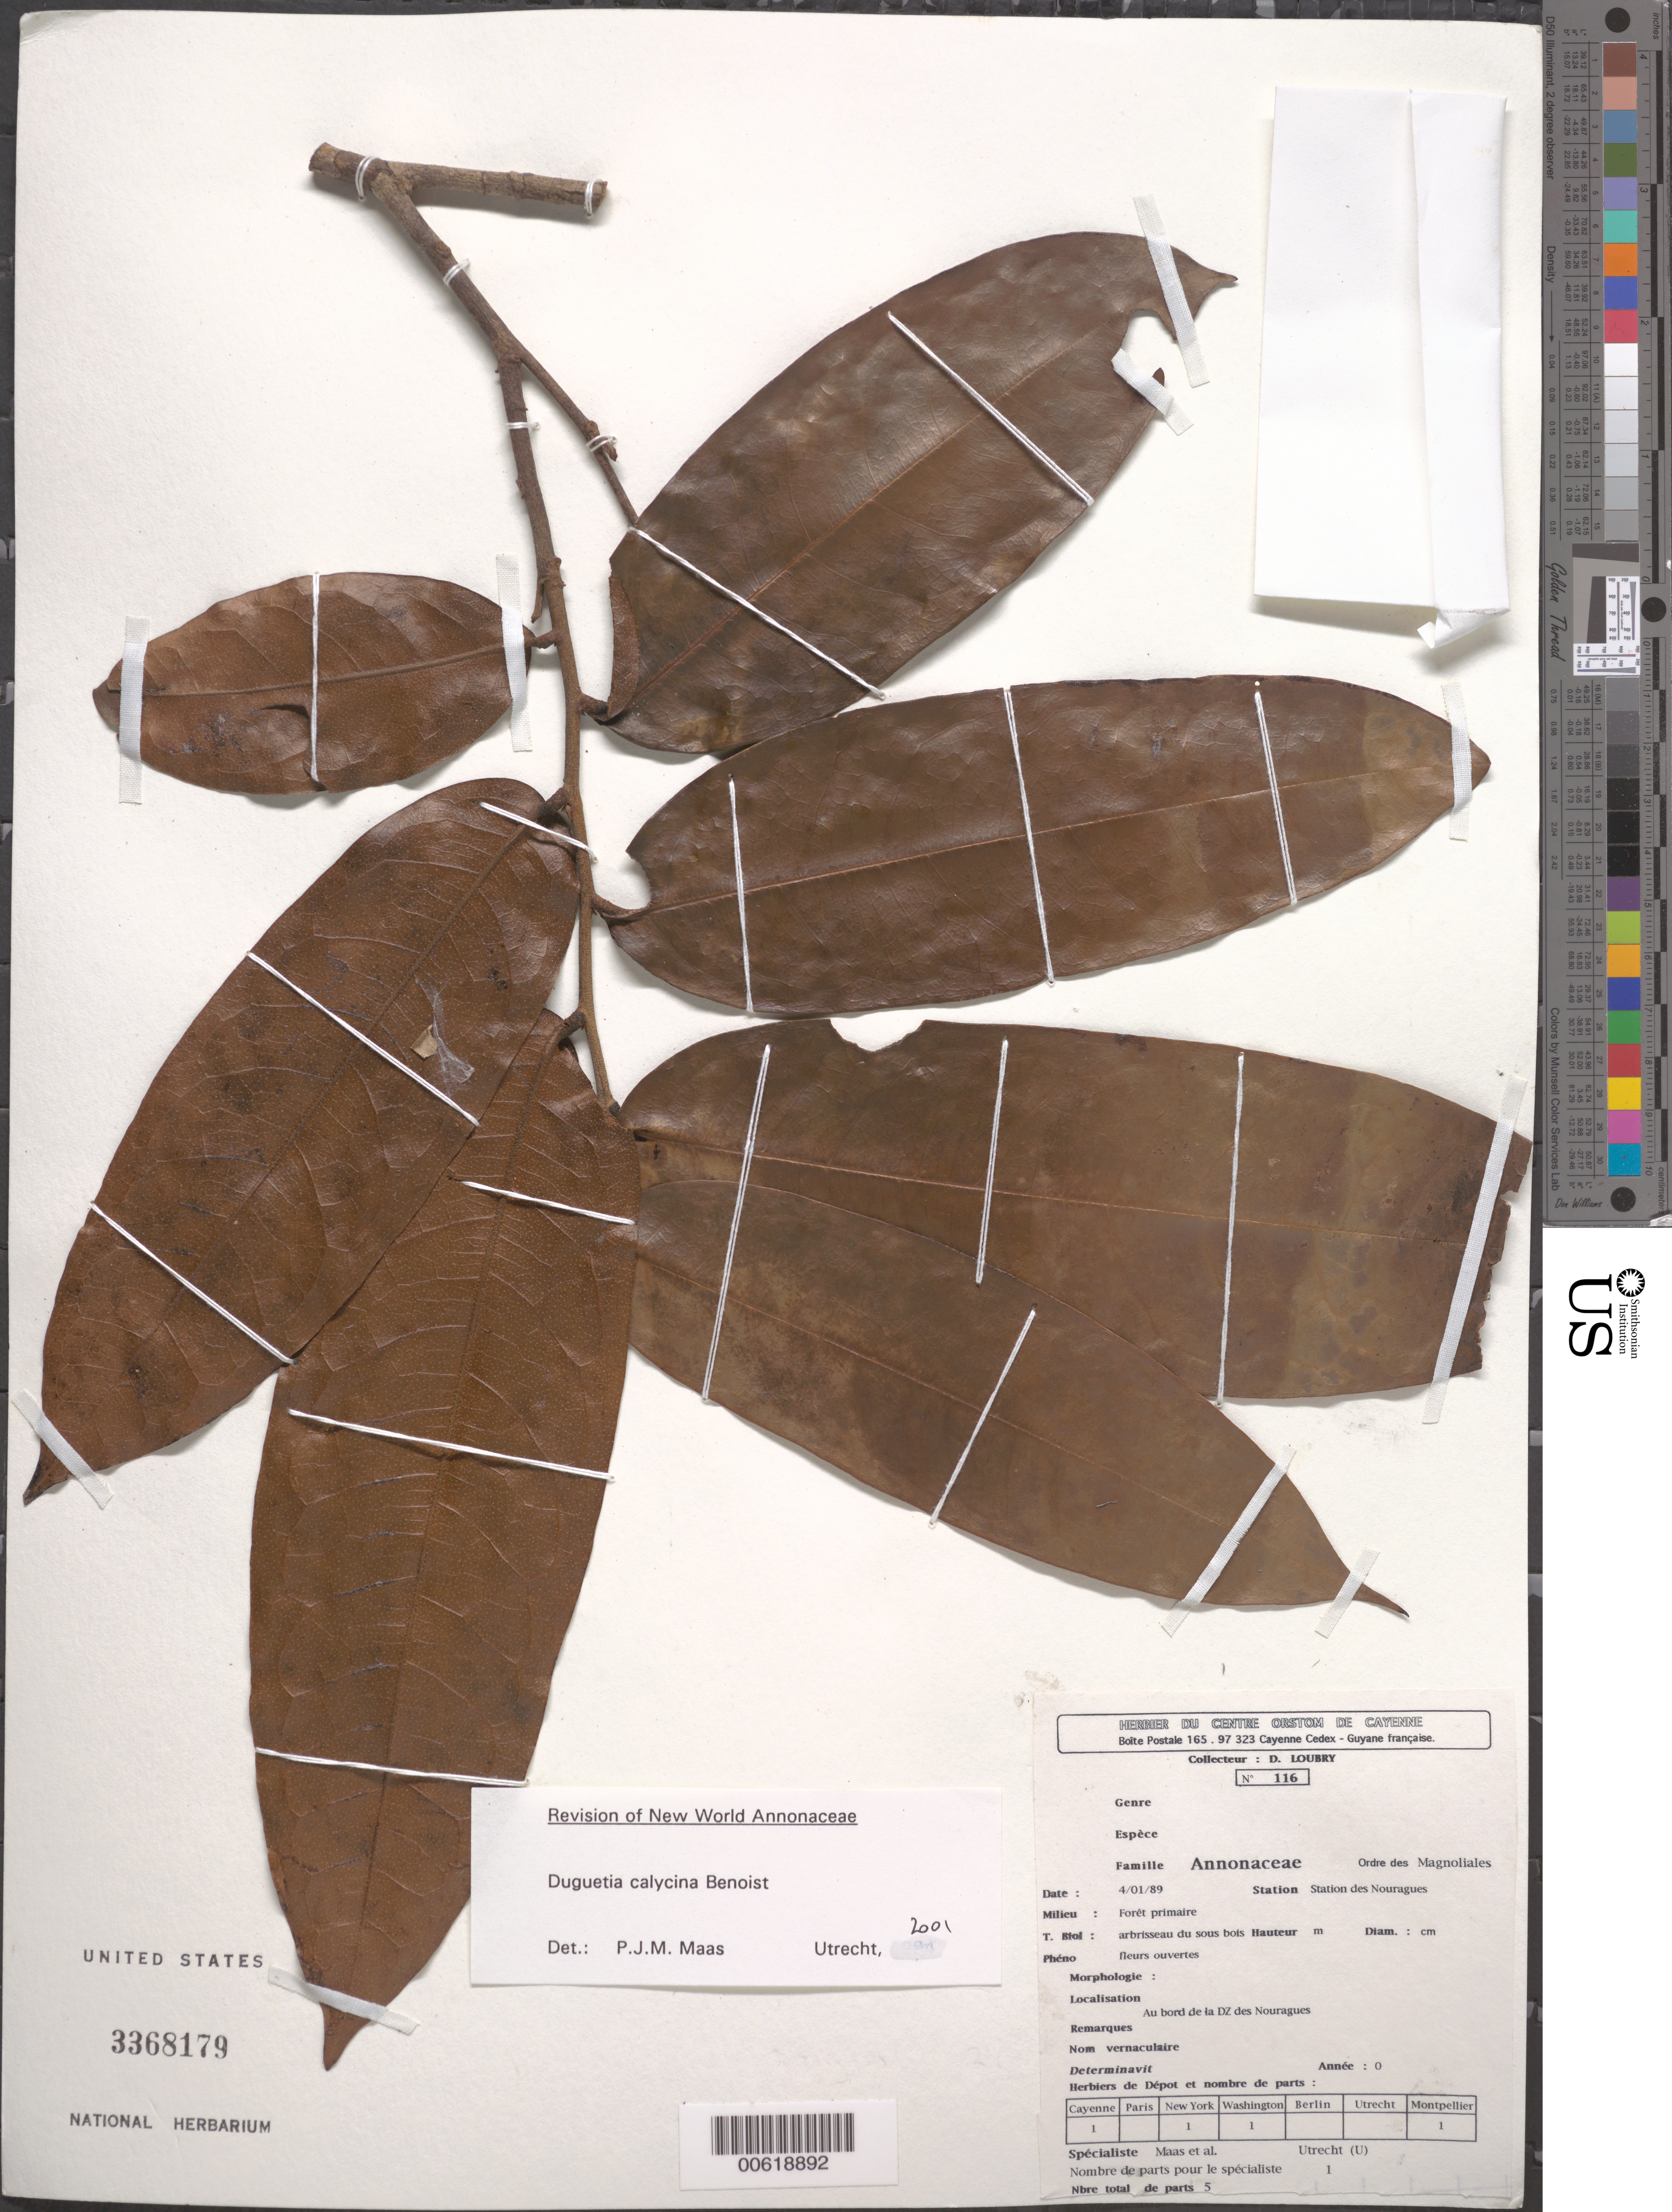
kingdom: Plantae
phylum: Tracheophyta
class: Magnoliopsida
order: Magnoliales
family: Annonaceae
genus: Duguetia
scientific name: Duguetia calycina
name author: Benoist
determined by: Maas, Paul J. M.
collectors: D. Loubry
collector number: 116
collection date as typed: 4-Jan-89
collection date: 1989-01-04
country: French Guiana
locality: Station des Nouragues, Bassin de l'Approuague, Arataye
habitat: Primary forest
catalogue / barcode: US 3368179